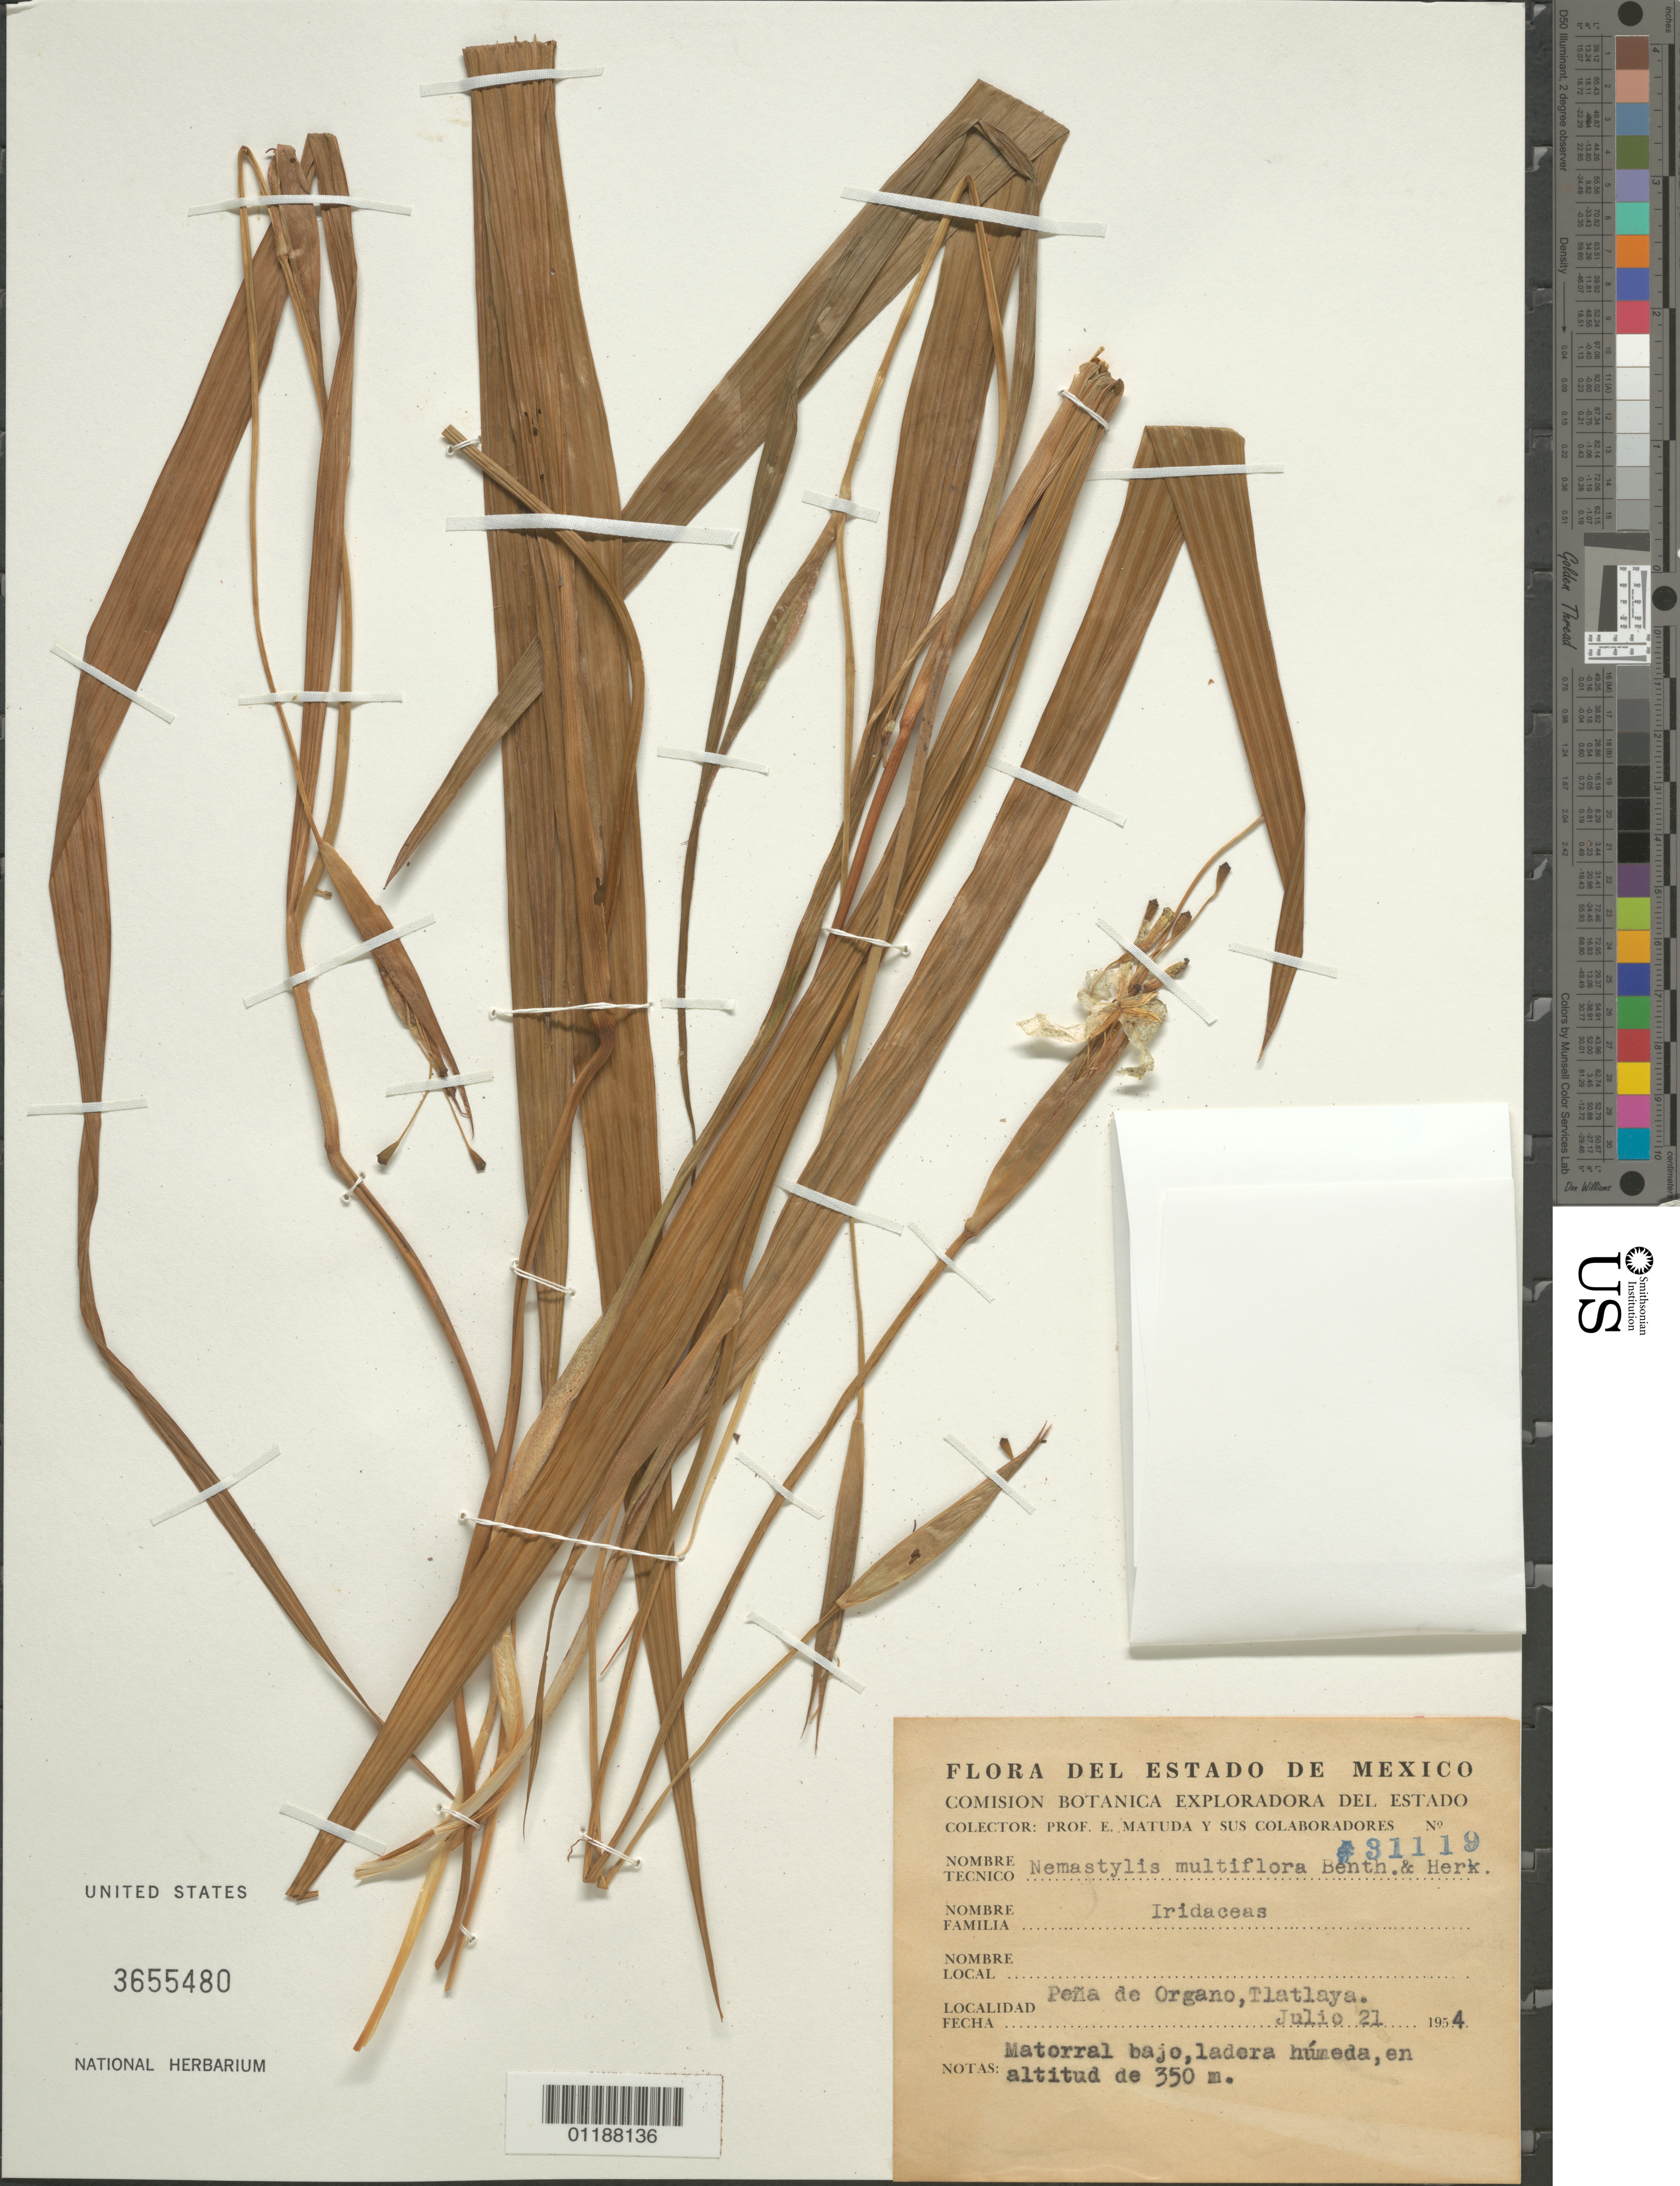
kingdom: Plantae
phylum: Tracheophyta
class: Liliopsida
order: Asparagales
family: Iridaceae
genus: Nemastylis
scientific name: Nemastylis multiflora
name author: (Baker) Benth. & Hook. f. ex S. Watson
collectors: E. Matuda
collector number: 31119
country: Mexico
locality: Pena de Organo, Tlatlaya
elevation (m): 350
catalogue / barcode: US 3655480